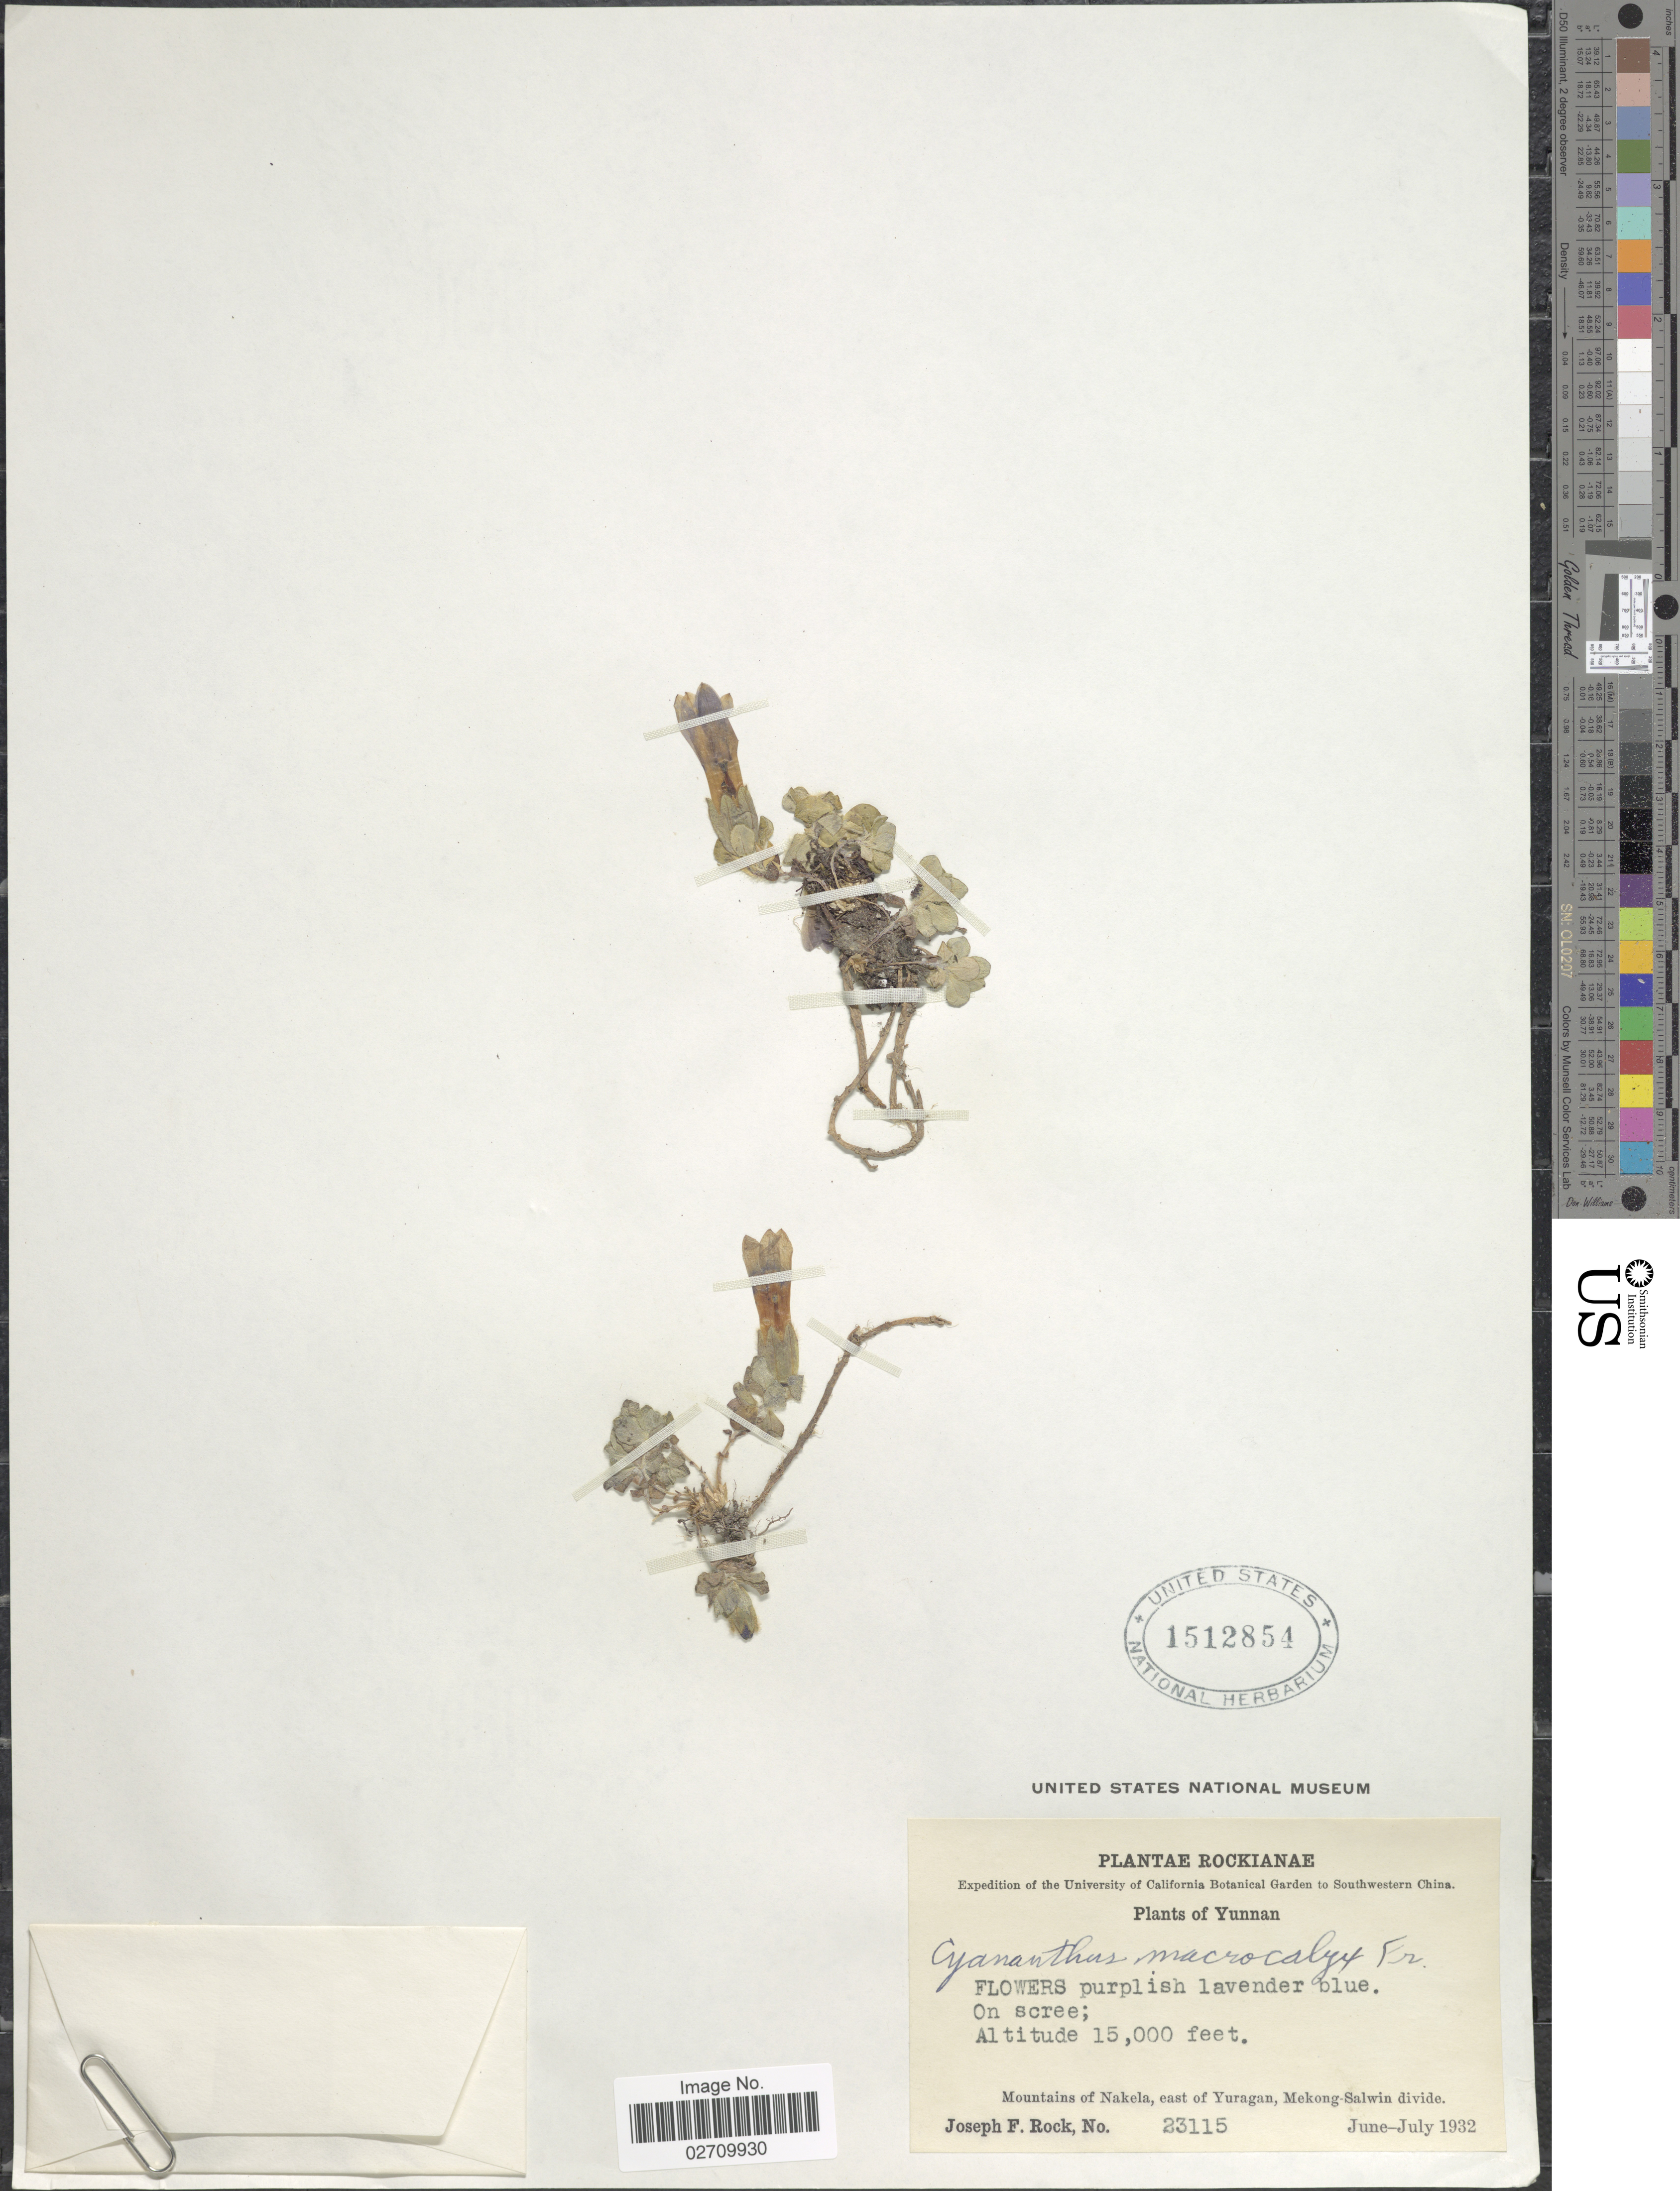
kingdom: Plantae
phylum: Tracheophyta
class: Magnoliopsida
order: Asterales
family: Campanulaceae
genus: Cyananthus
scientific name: Cyananthus macrocalyx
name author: Franch.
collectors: J. F. Rock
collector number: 23115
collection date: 1932-06/1932-07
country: China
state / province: Yunnan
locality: Mountains of Nakela, east of Yuragan, Mekong-Salwin divide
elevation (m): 4572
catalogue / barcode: US 1512854